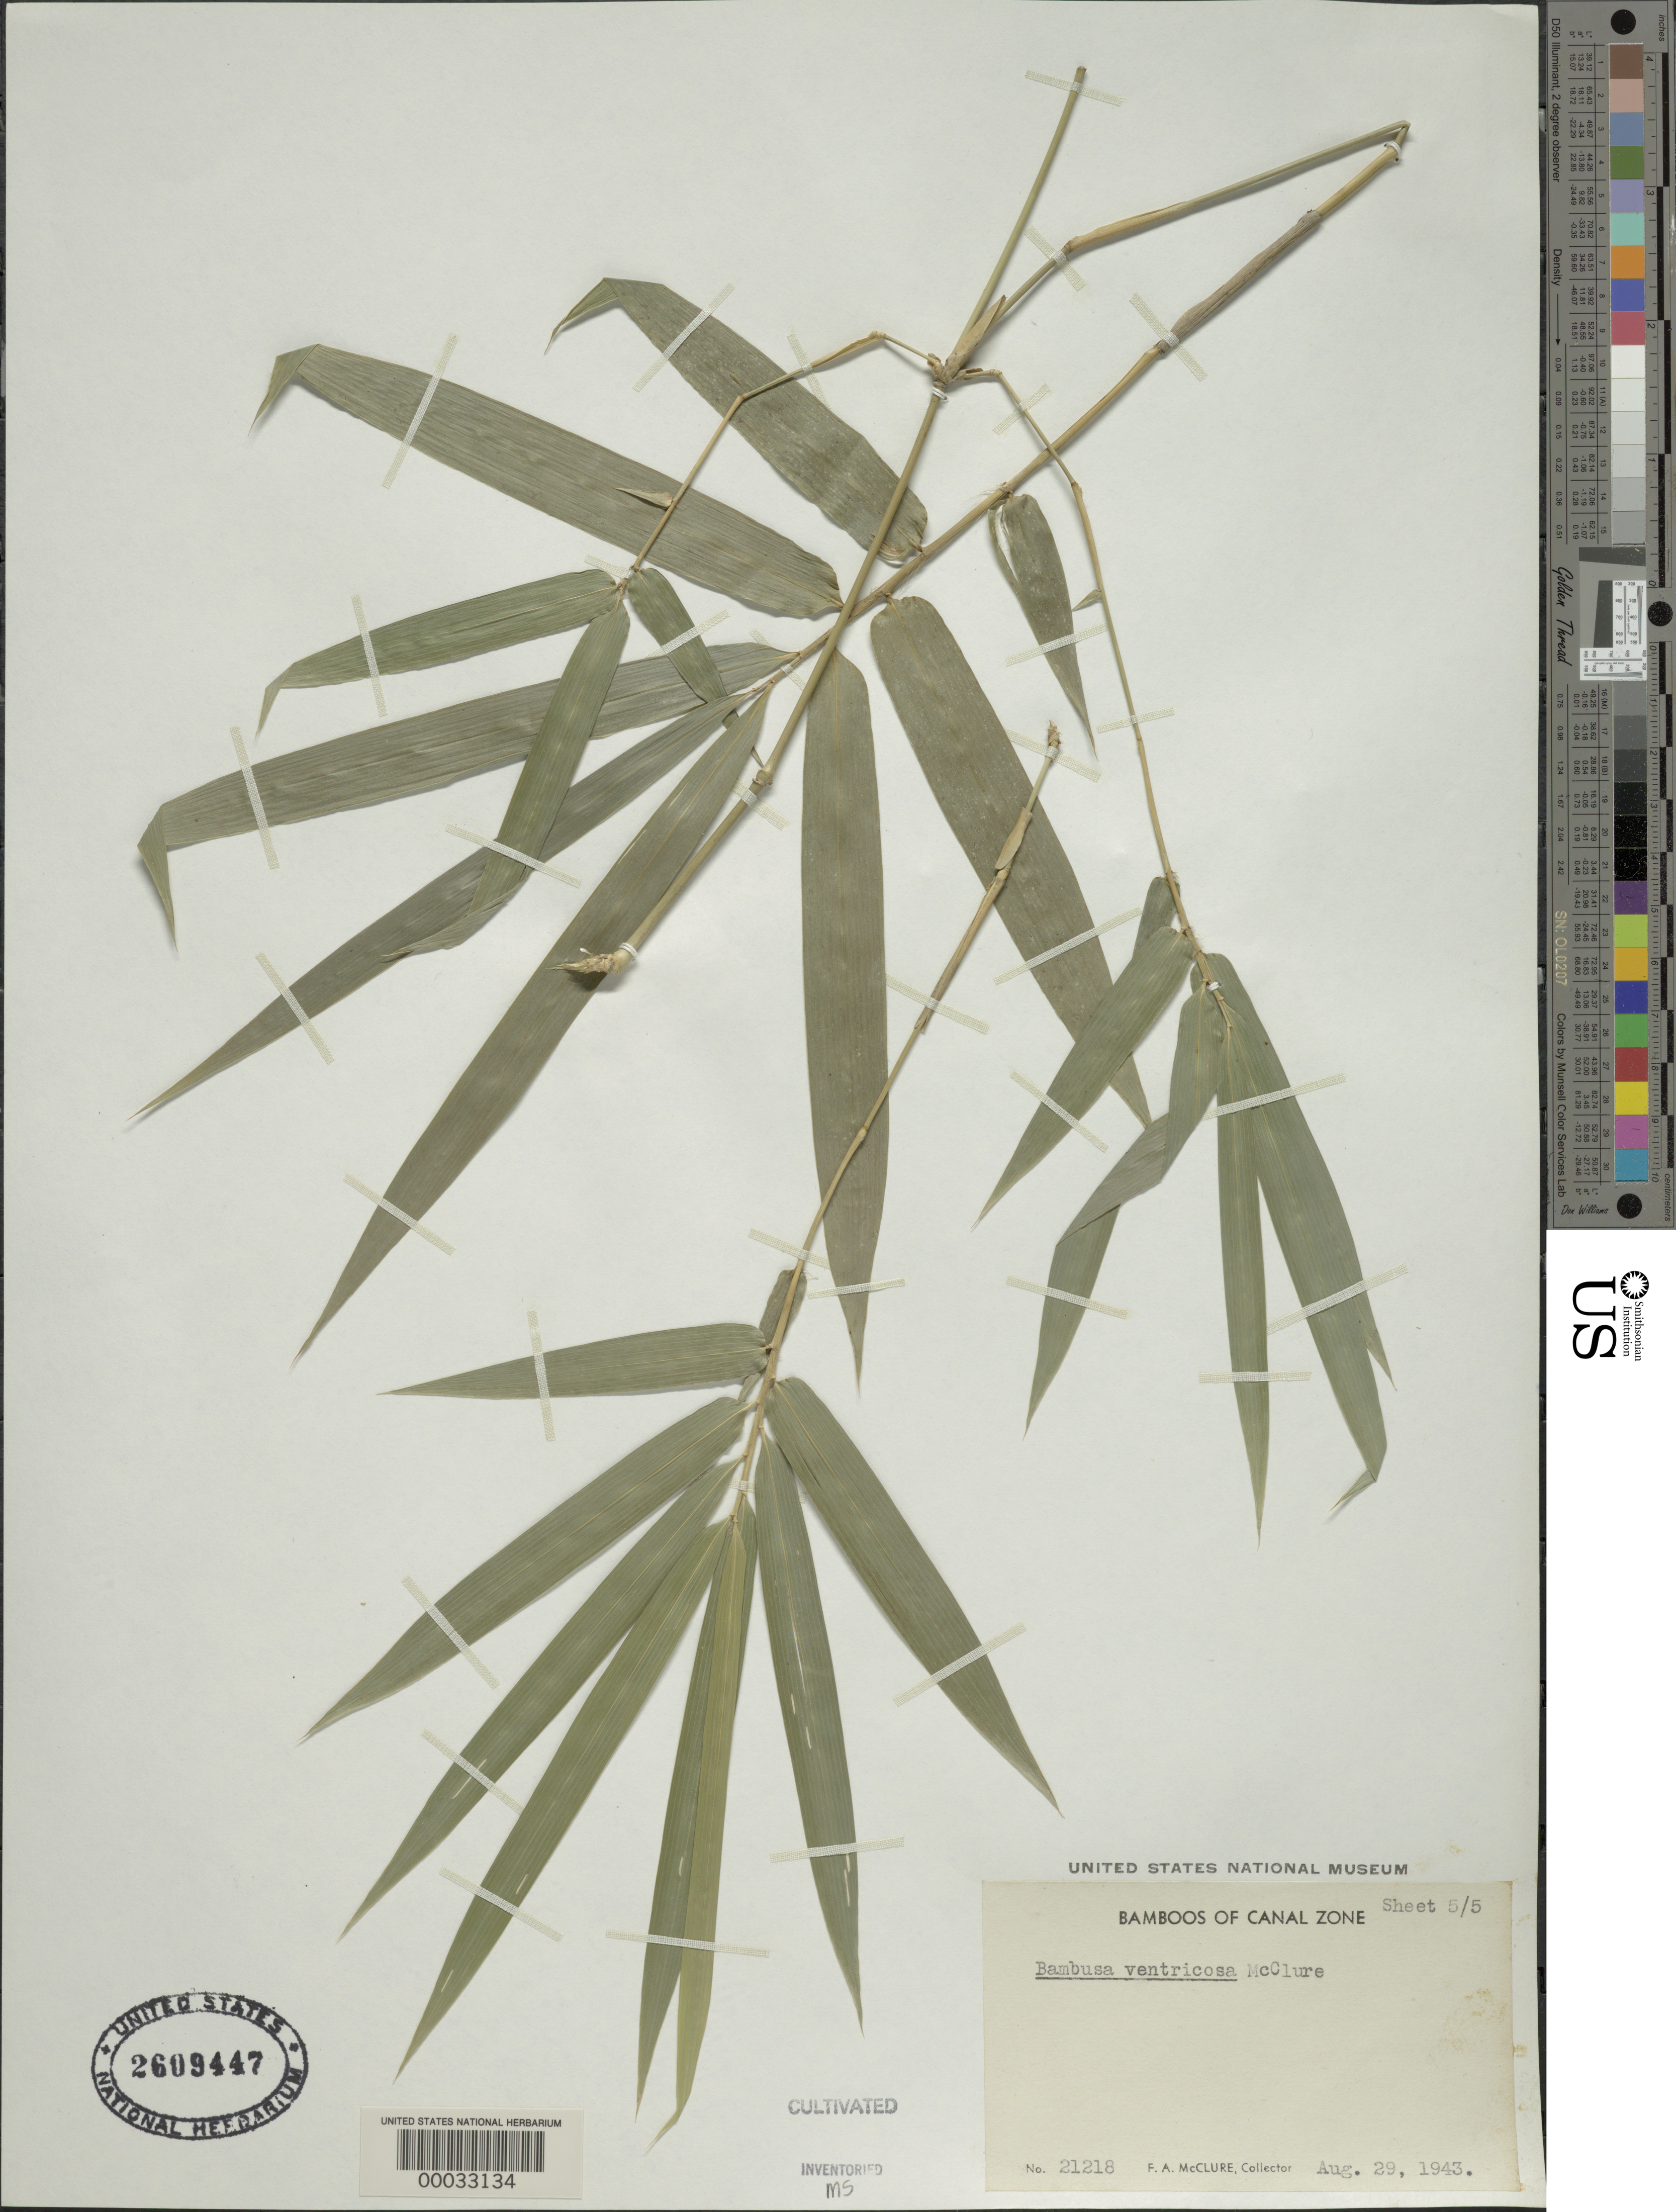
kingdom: Plantae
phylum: Tracheophyta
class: Liliopsida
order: Poales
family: Poaceae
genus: Guadua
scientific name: Guadua ventricosa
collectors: F. A. McClure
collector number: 21218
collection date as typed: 29 Aug 1943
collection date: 1943-08-29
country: Panama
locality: Esperimental Gardens-summit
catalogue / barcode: US 2609447